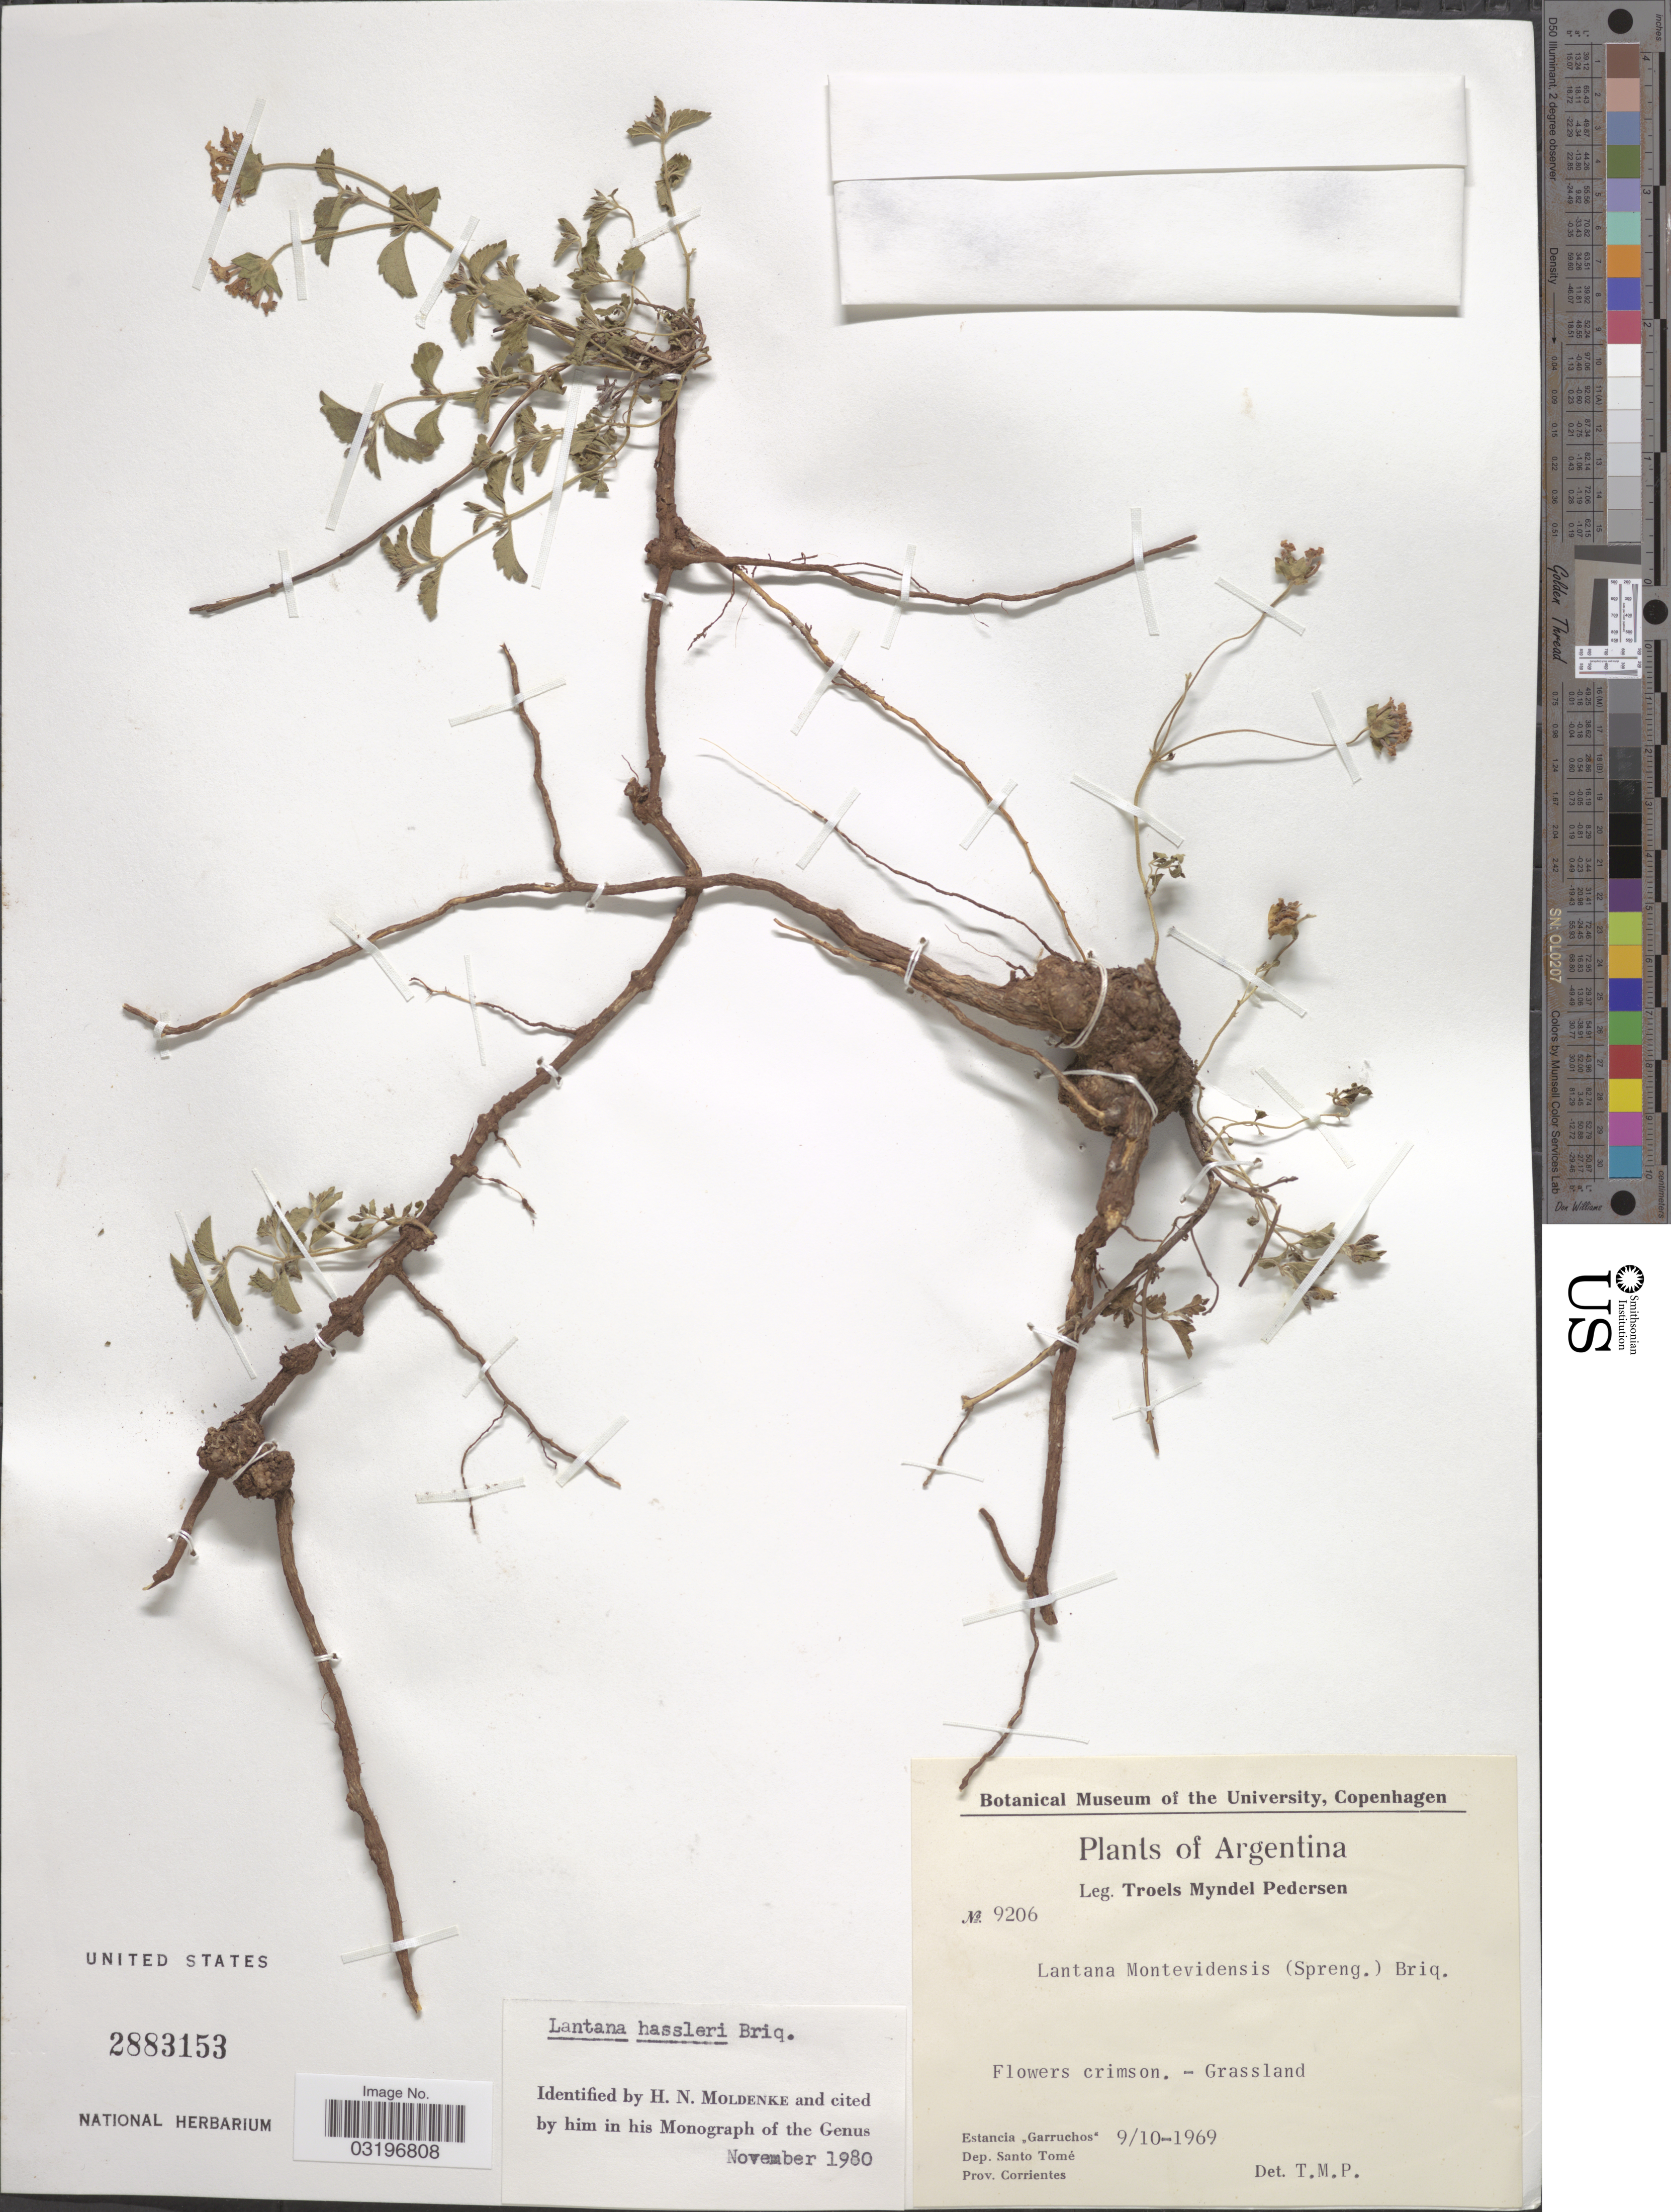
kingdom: Plantae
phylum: Tracheophyta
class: Magnoliopsida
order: Lamiales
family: Verbenaceae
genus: Lantana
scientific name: Lantana hassleri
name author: Briq.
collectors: T. Pederson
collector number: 9206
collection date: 1969-10-09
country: Argentina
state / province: Corrientes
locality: Estancia "Garruchos" Dep. Santo Tomé.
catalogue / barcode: US 2883153